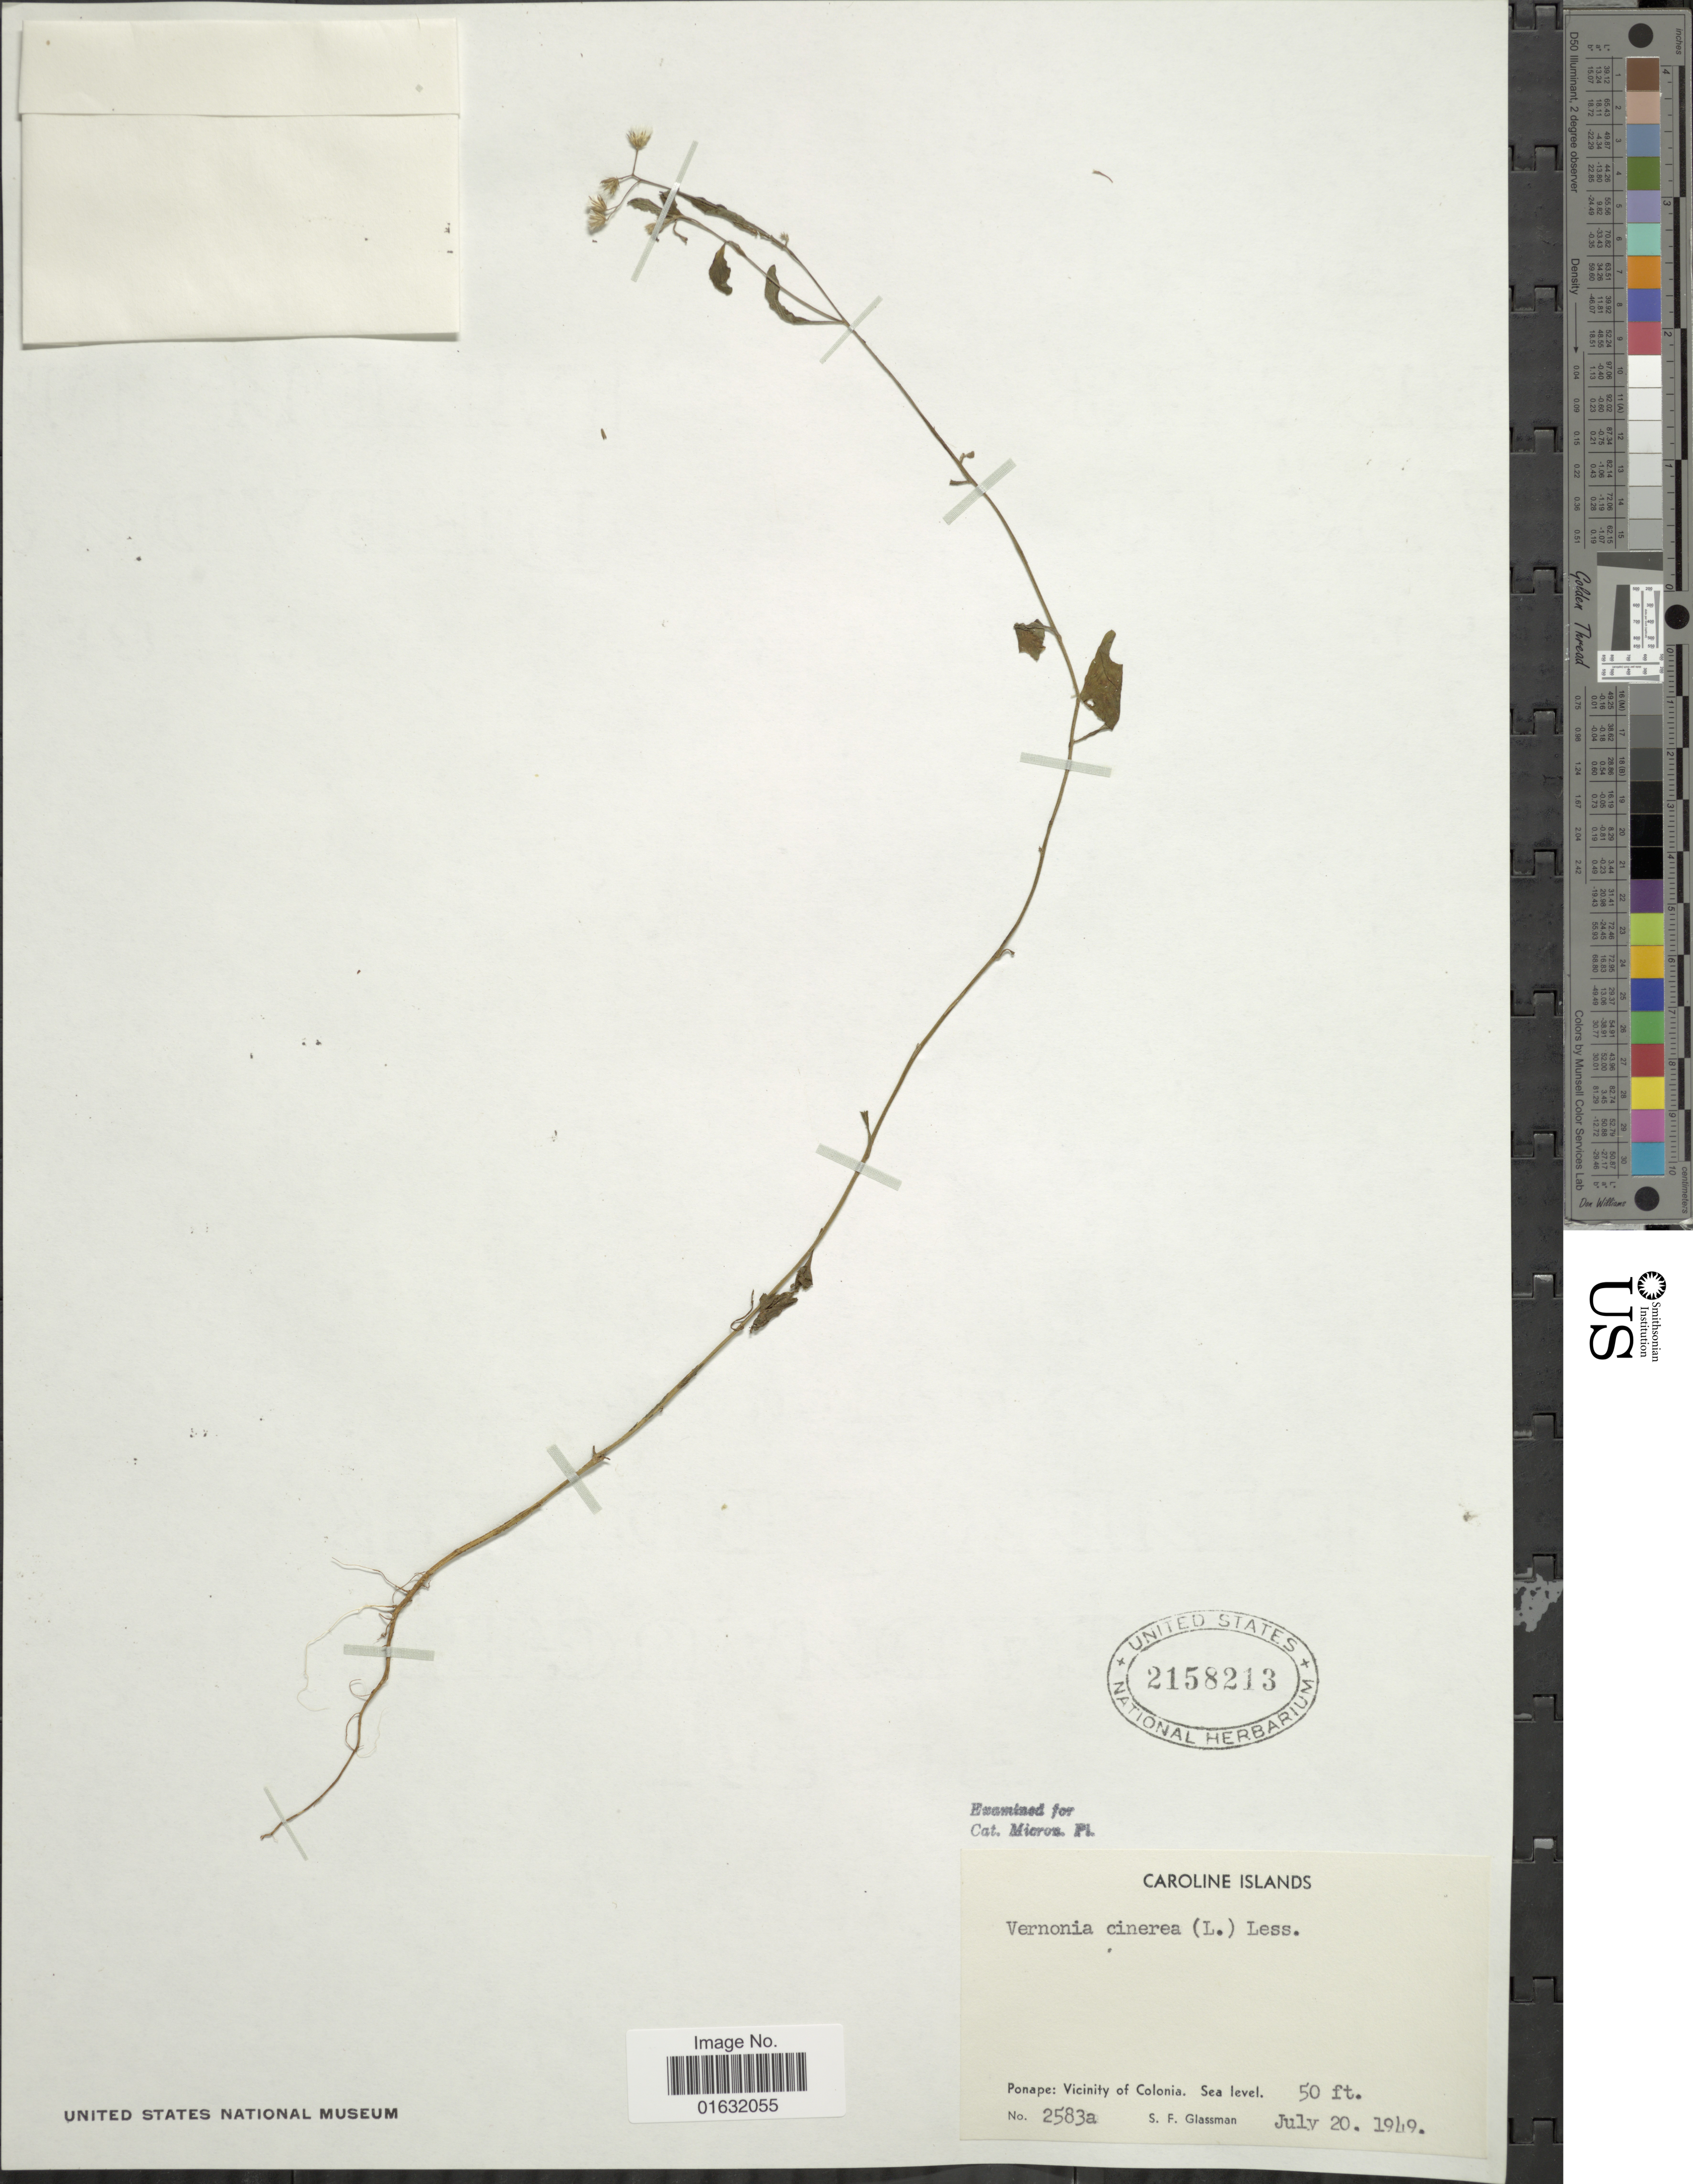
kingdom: Plantae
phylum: Tracheophyta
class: Magnoliopsida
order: Asterales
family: Asteraceae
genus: Cyanthillium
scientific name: Cyanthillium cinereum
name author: (L.) H. Rob.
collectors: S. F. Glassman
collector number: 2583a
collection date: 1949-07-20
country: Micronesia, Federated States of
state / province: Pohnpei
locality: Caroline Islands, Ponape: Vicinity of Colonia.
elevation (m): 15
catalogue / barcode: US 2158213